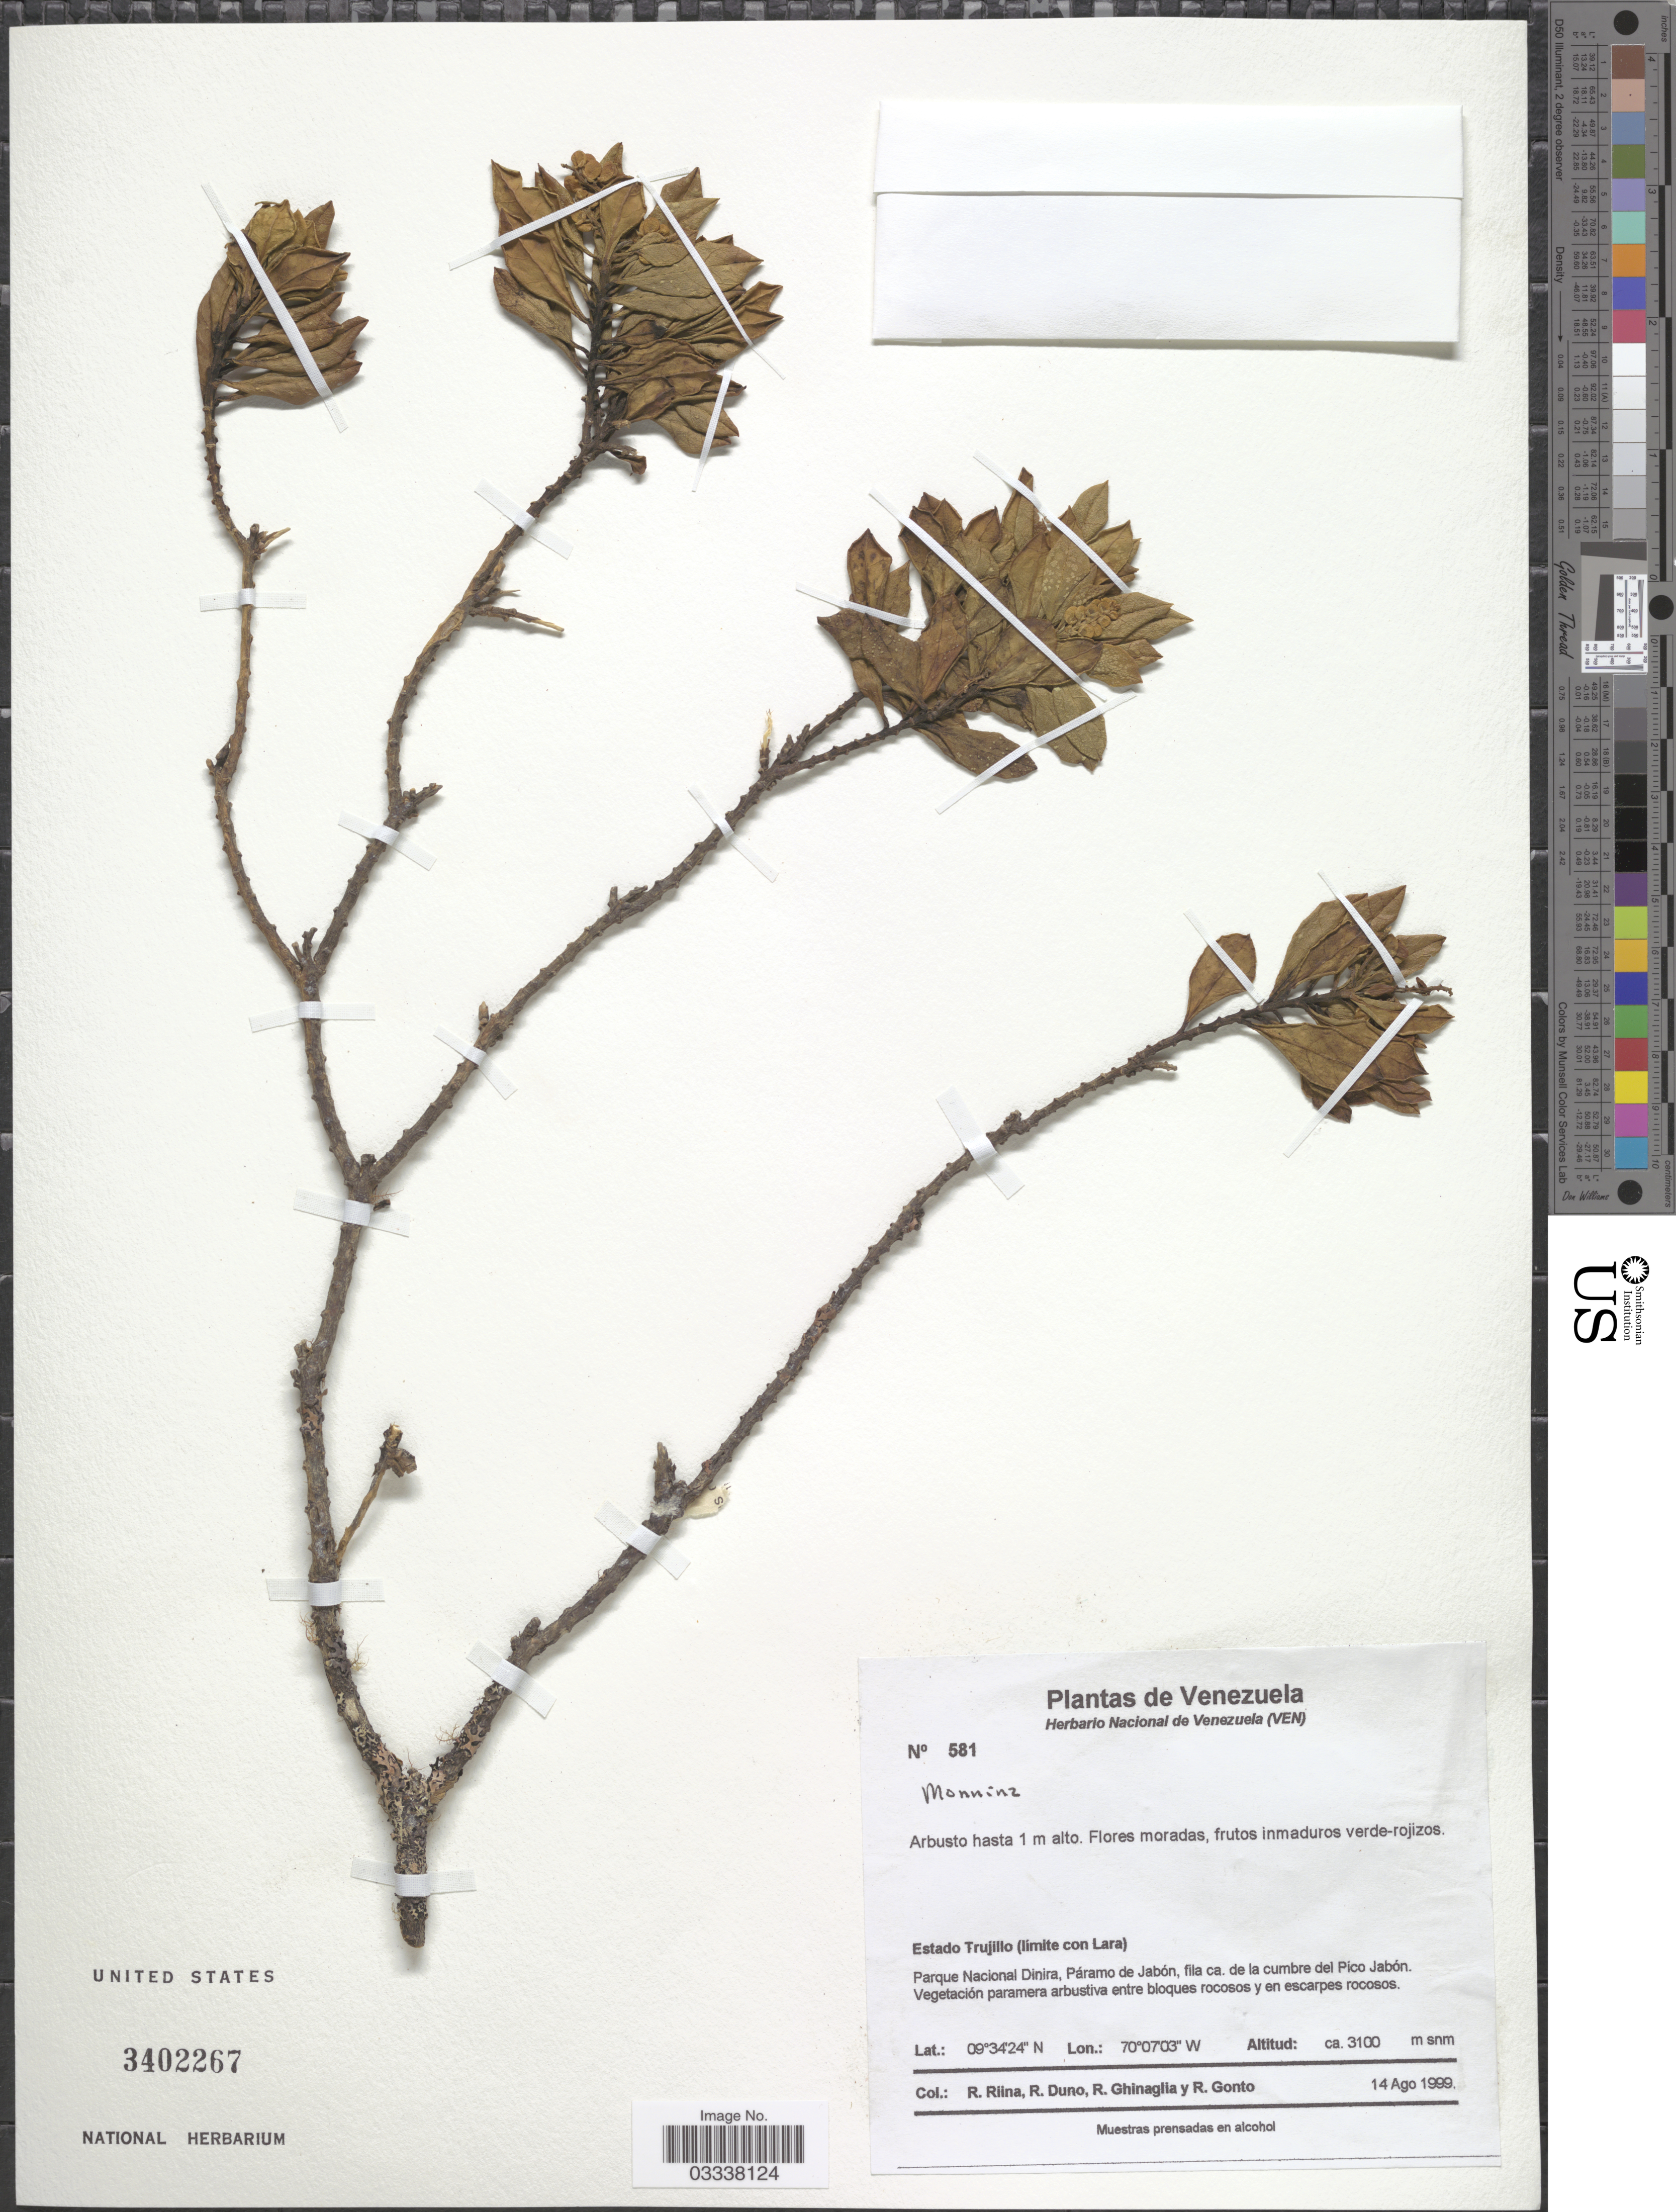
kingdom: Plantae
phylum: Tracheophyta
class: Magnoliopsida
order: Fabales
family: Polygalaceae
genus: Monnina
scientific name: Monnina sp.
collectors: R. Riina, R. Duno, R. Ghinaglia & R. Gonto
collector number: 581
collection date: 1999-08-14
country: Venezuela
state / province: Trujillo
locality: (límite con Lara). Parque Nacional Dinira, Páramo de Jabón, fila ca. de la cumbre del Pico Jabón.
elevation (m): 3100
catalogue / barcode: US 3402267